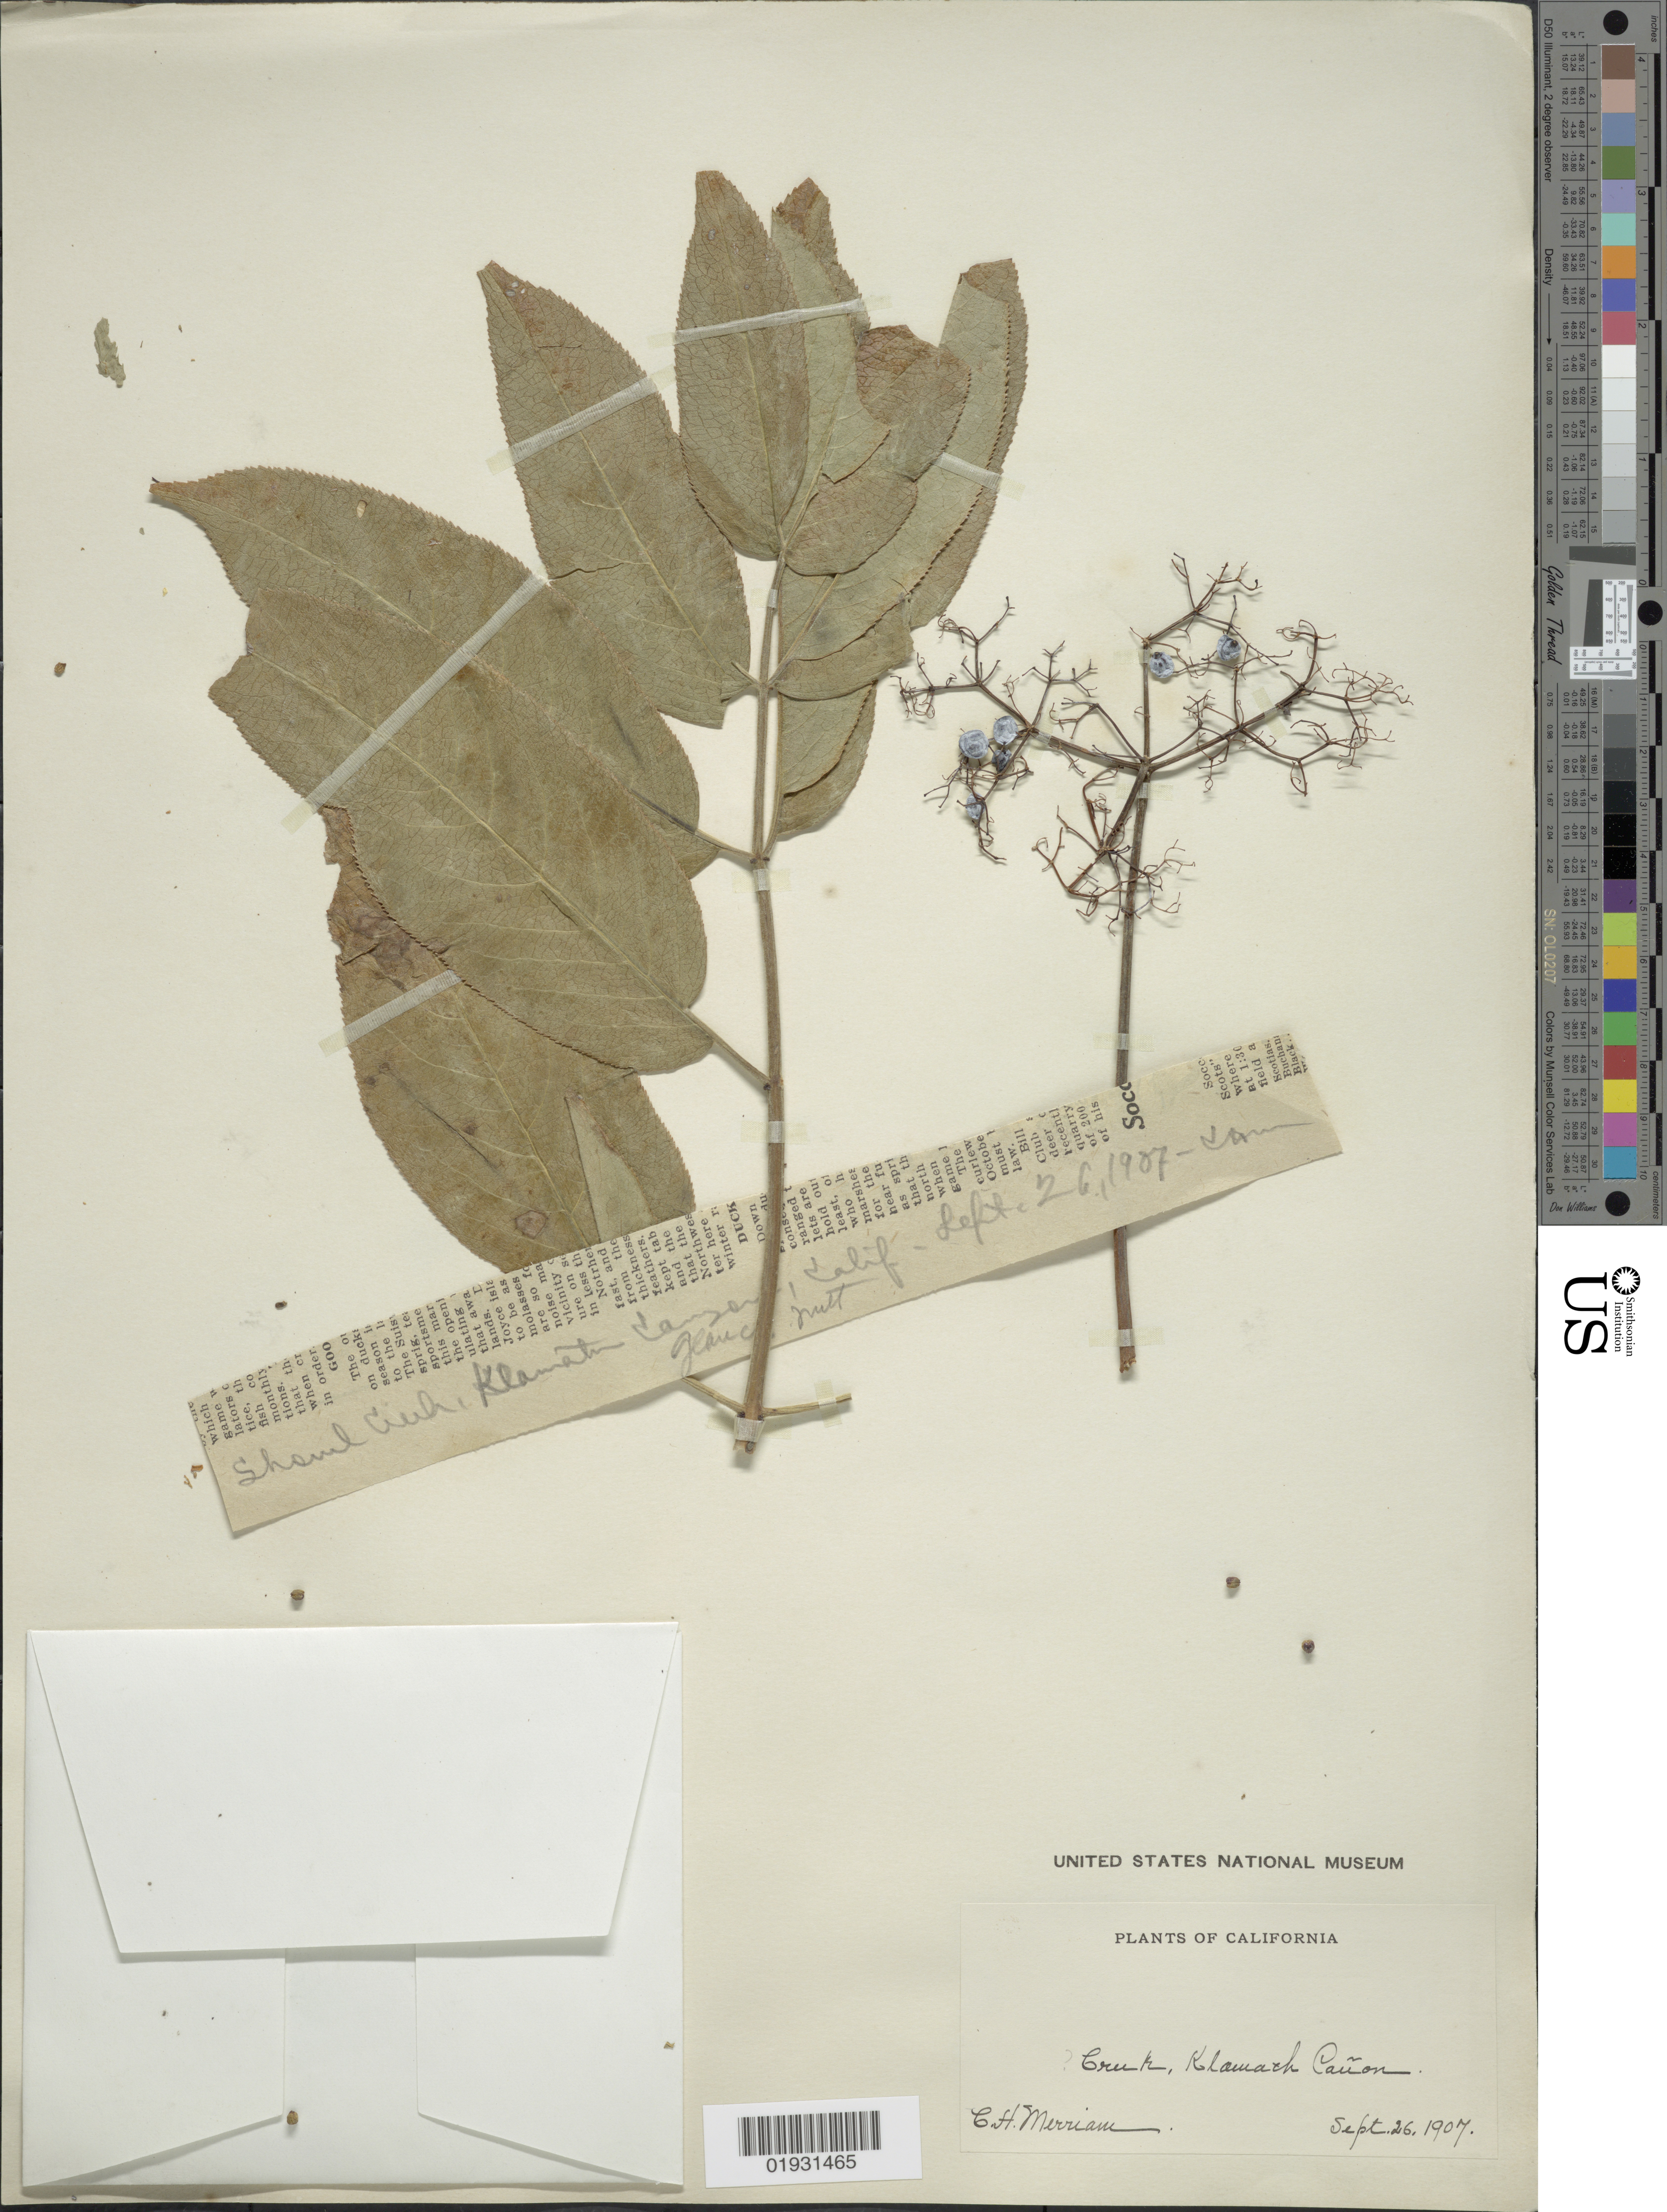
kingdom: Plantae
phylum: Tracheophyta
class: Magnoliopsida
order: Dipsacales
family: Viburnaceae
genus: Sambucus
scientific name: Sambucus sp.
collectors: C. Merriam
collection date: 1907-09-26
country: United States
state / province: California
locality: Shovel Creek, Klamath Cañon.